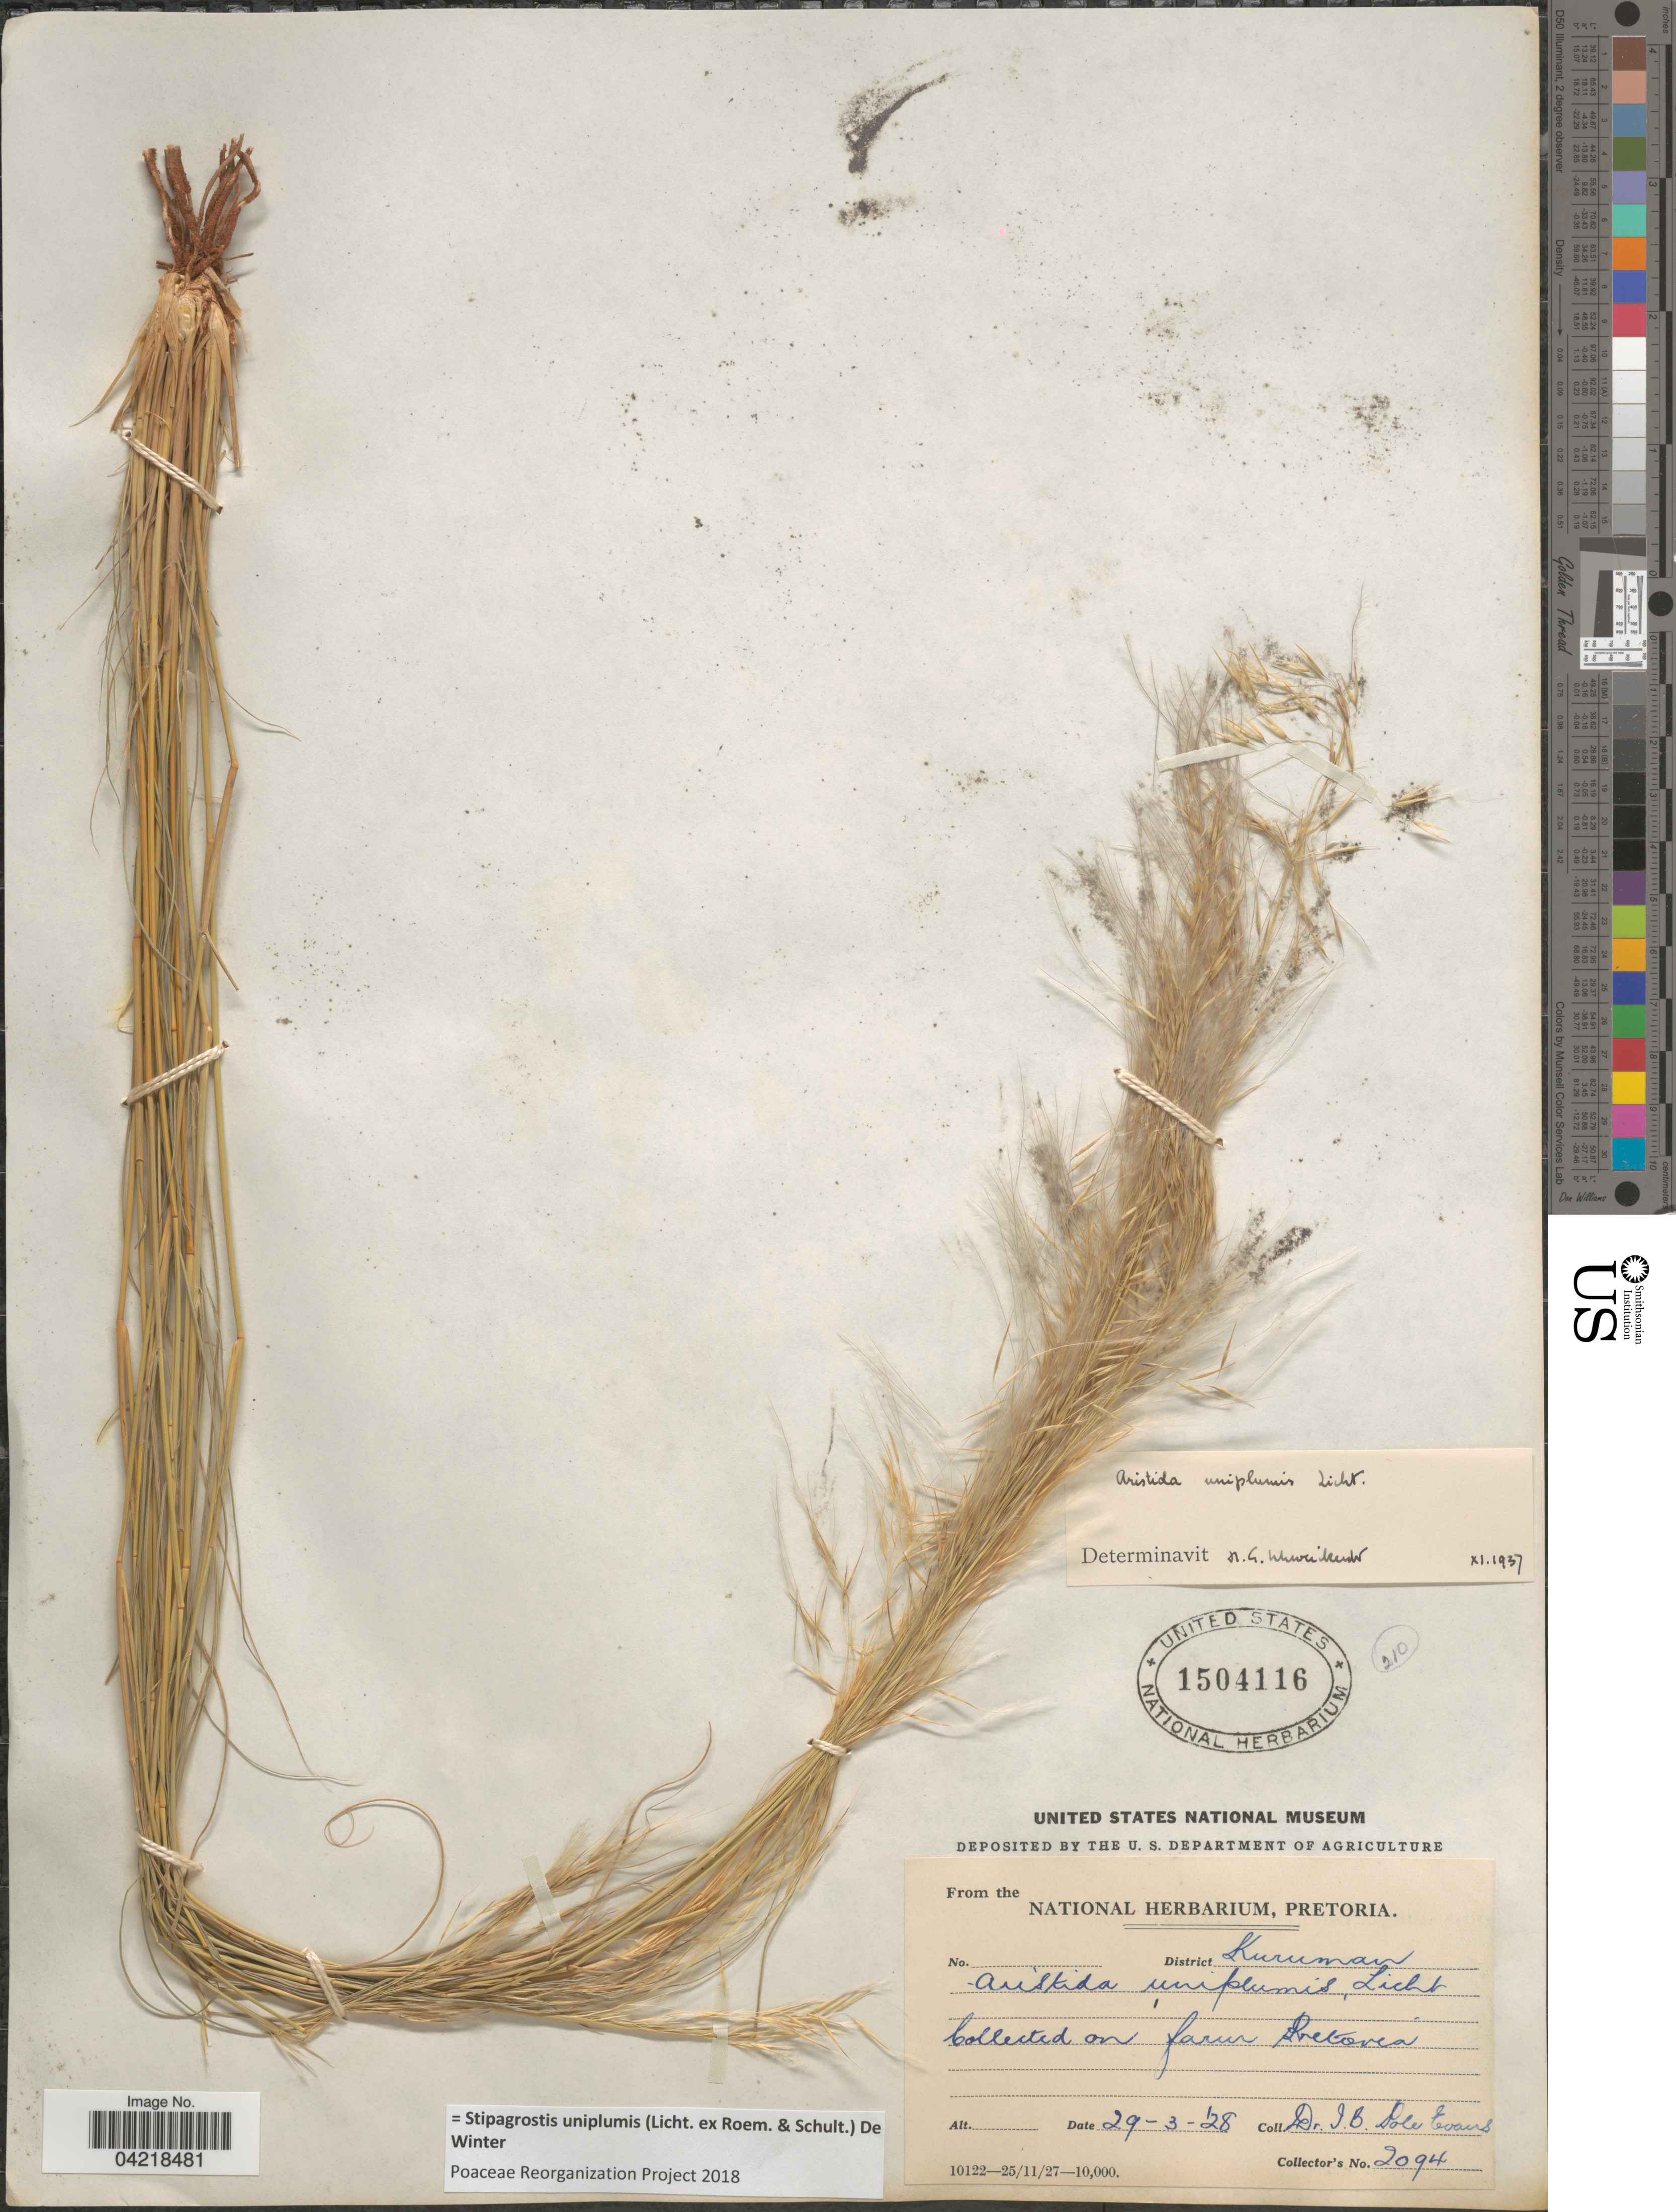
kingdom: Plantae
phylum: Tracheophyta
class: Liliopsida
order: Poales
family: Poaceae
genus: Stipagrostis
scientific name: Stipagrostis uniplumis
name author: (Licht.) De Winter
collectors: I. B. Pole-Evans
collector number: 2094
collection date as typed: Transcribed d/m/y: 29/3/28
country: South Africa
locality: District Kuruman. Collected on farm Pretoria.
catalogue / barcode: US 1504116